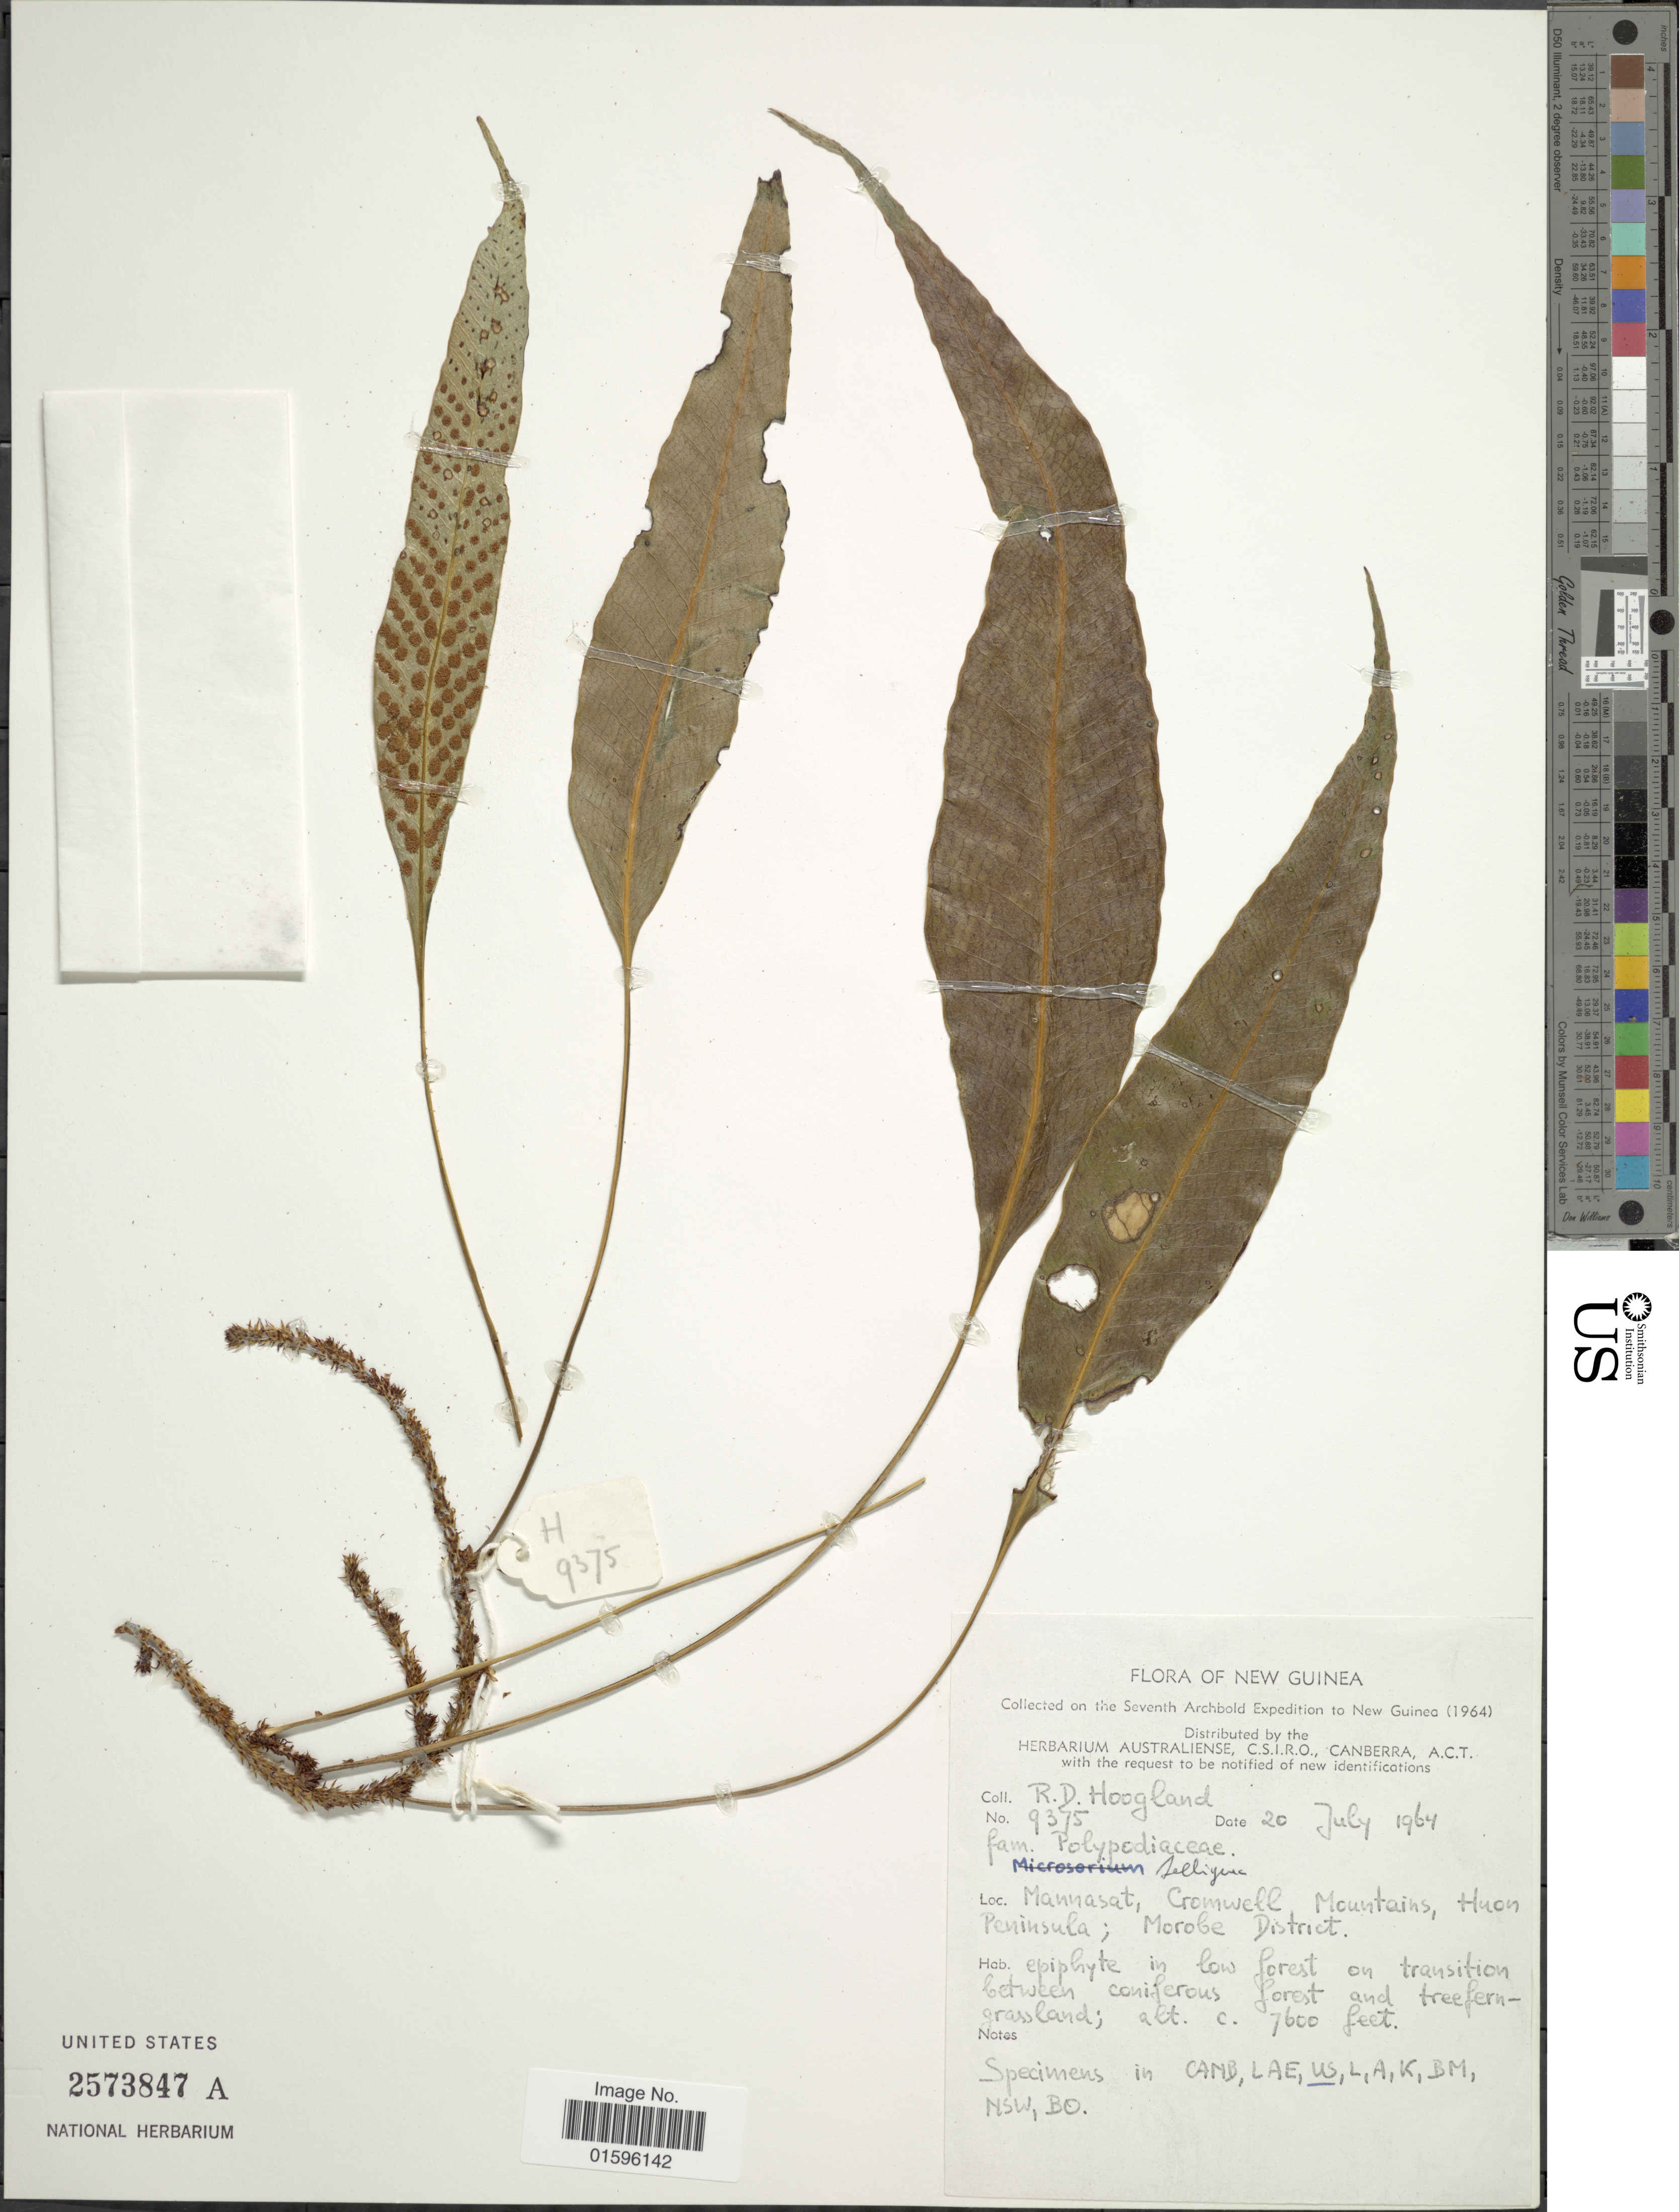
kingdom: Plantae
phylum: Tracheophyta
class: Polypodiopsida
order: Polypodiales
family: Polypodiaceae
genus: Polypodium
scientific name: Polypodium sp.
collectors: R. D. Hoogland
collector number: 9375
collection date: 1964-07-20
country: Papua New Guinea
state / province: Morobe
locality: New Guinea, Mannasat, Cromwell Mountains, Huon Peninsula, Morobe District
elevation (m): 2316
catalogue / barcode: US 2573847A